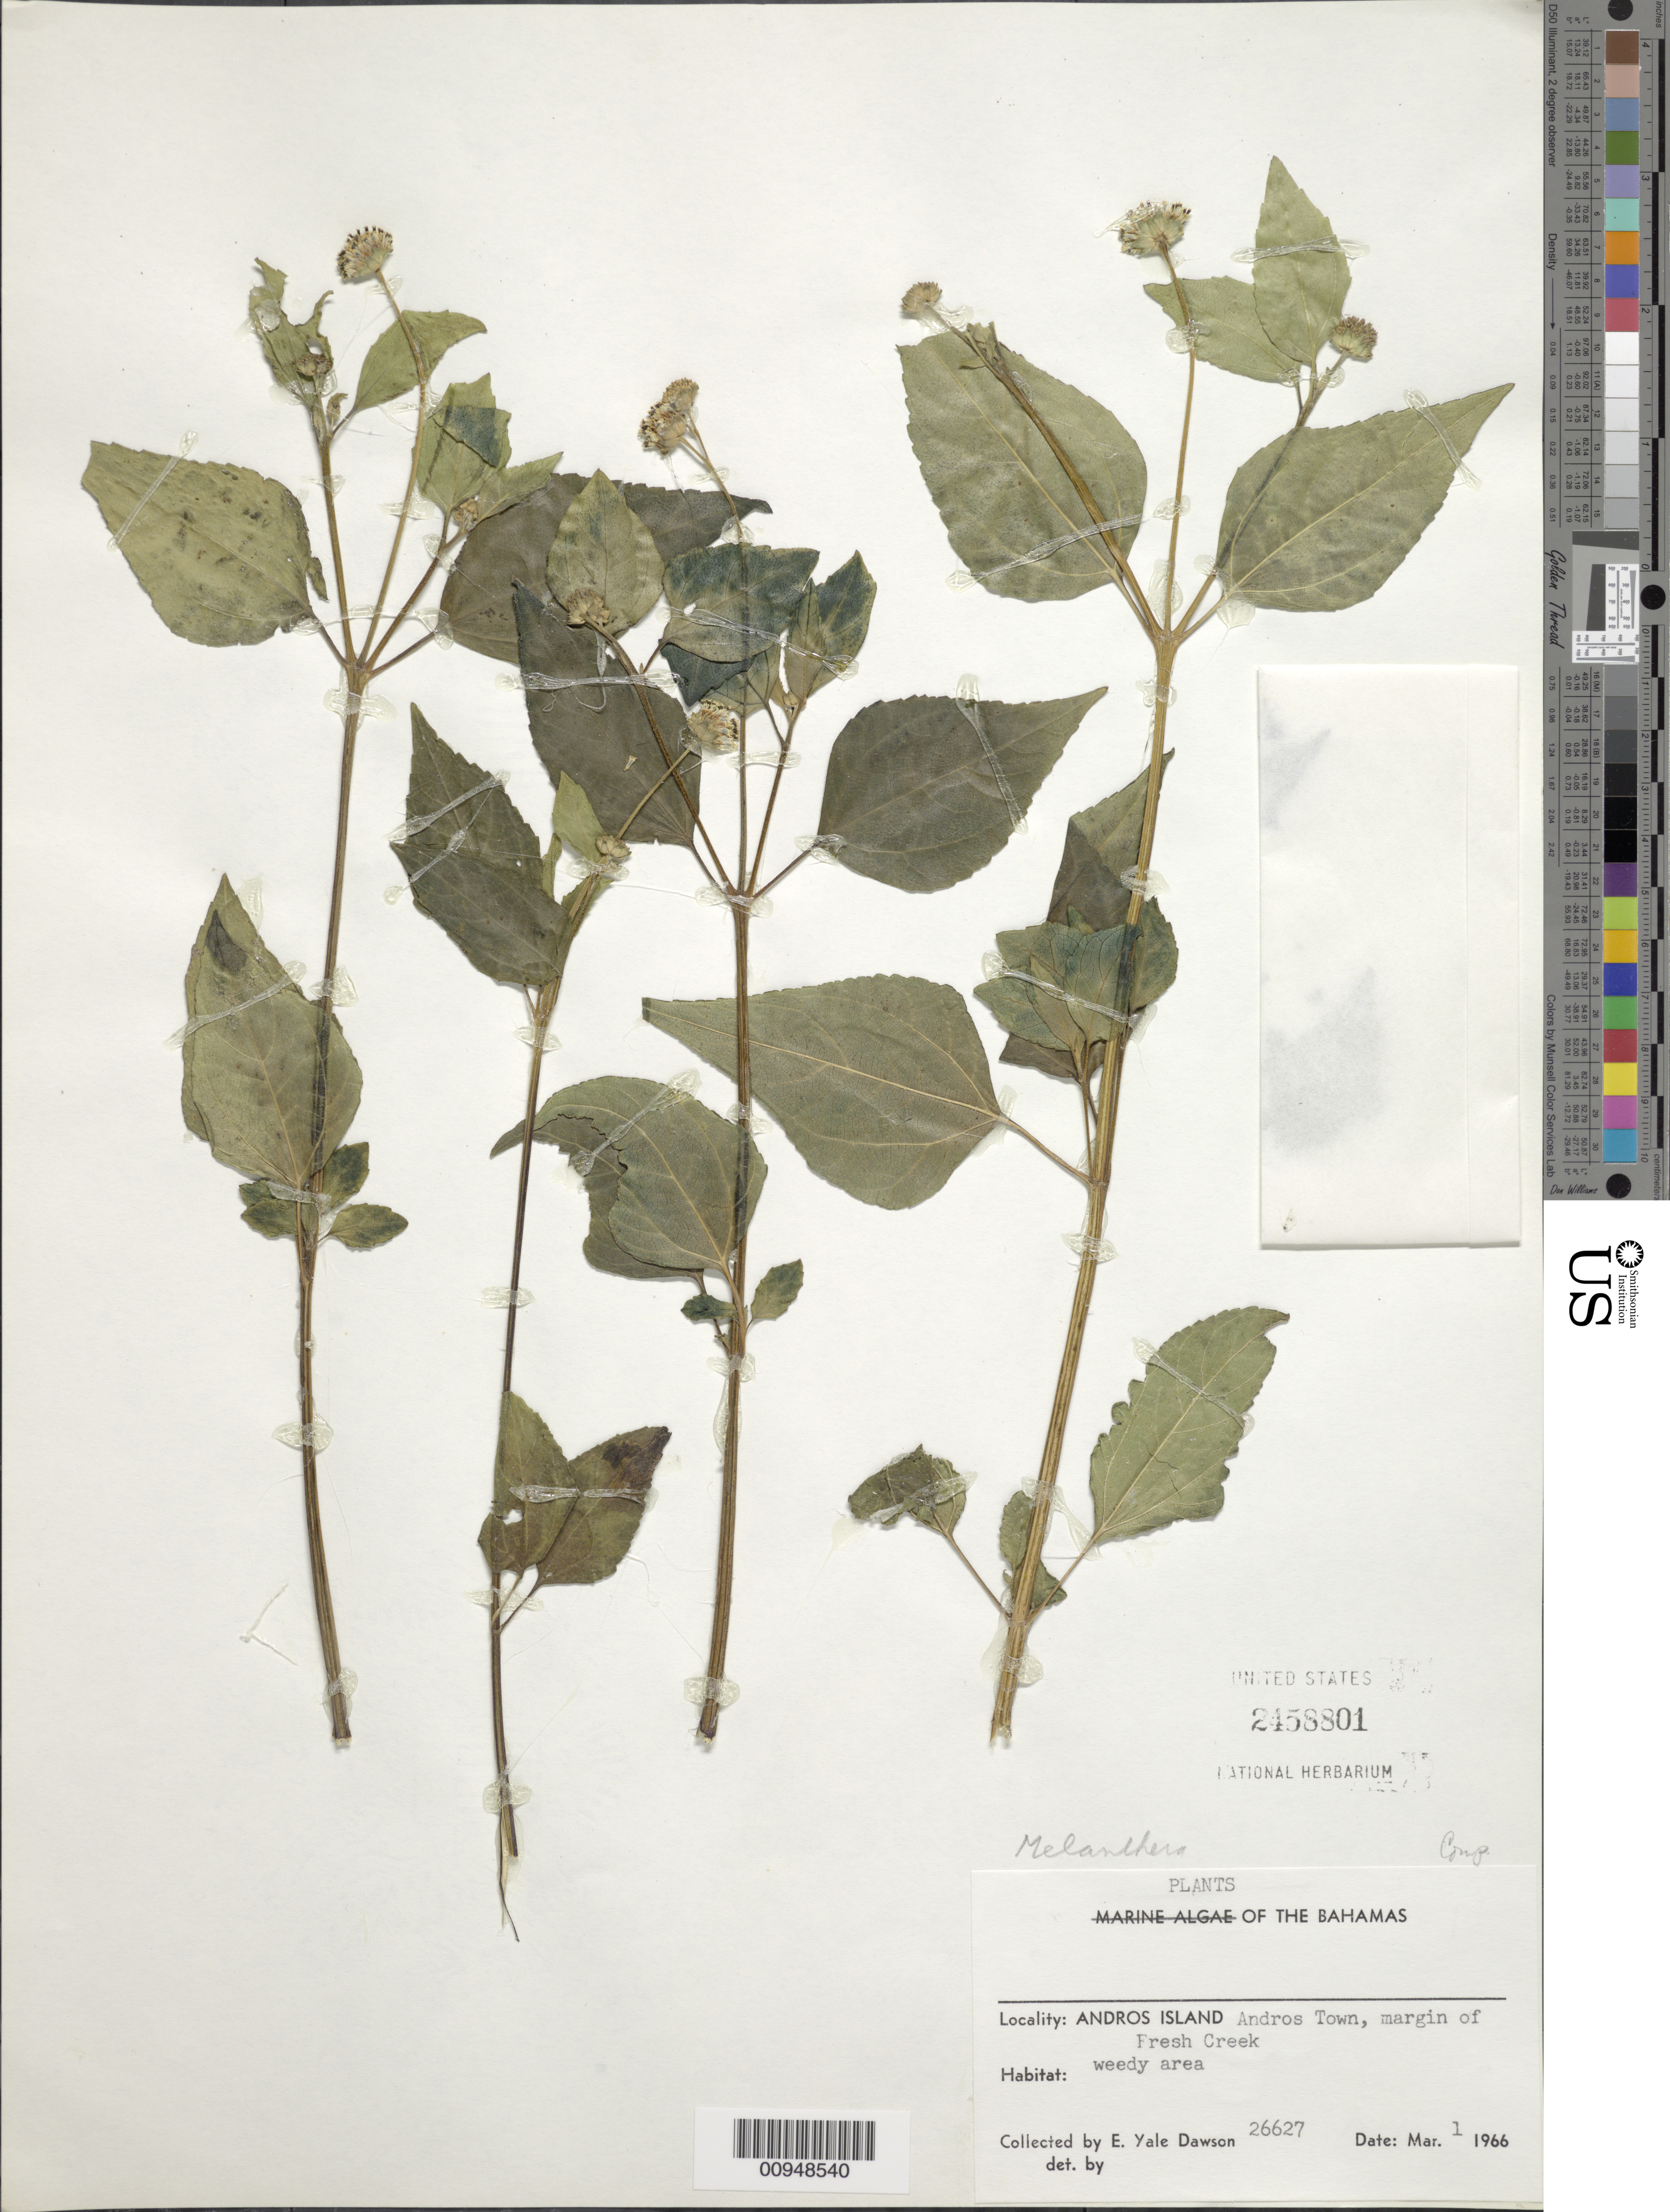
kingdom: Plantae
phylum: Tracheophyta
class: Magnoliopsida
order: Asterales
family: Asteraceae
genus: Melanthera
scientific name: Melanthera sp.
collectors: E. Y. Dawson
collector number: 26627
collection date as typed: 01 Mar 1966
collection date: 1966-03-01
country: Bahamas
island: Andros Island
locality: Andros Town, margin of Fresh Creek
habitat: Weedy area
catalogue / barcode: US 2458801